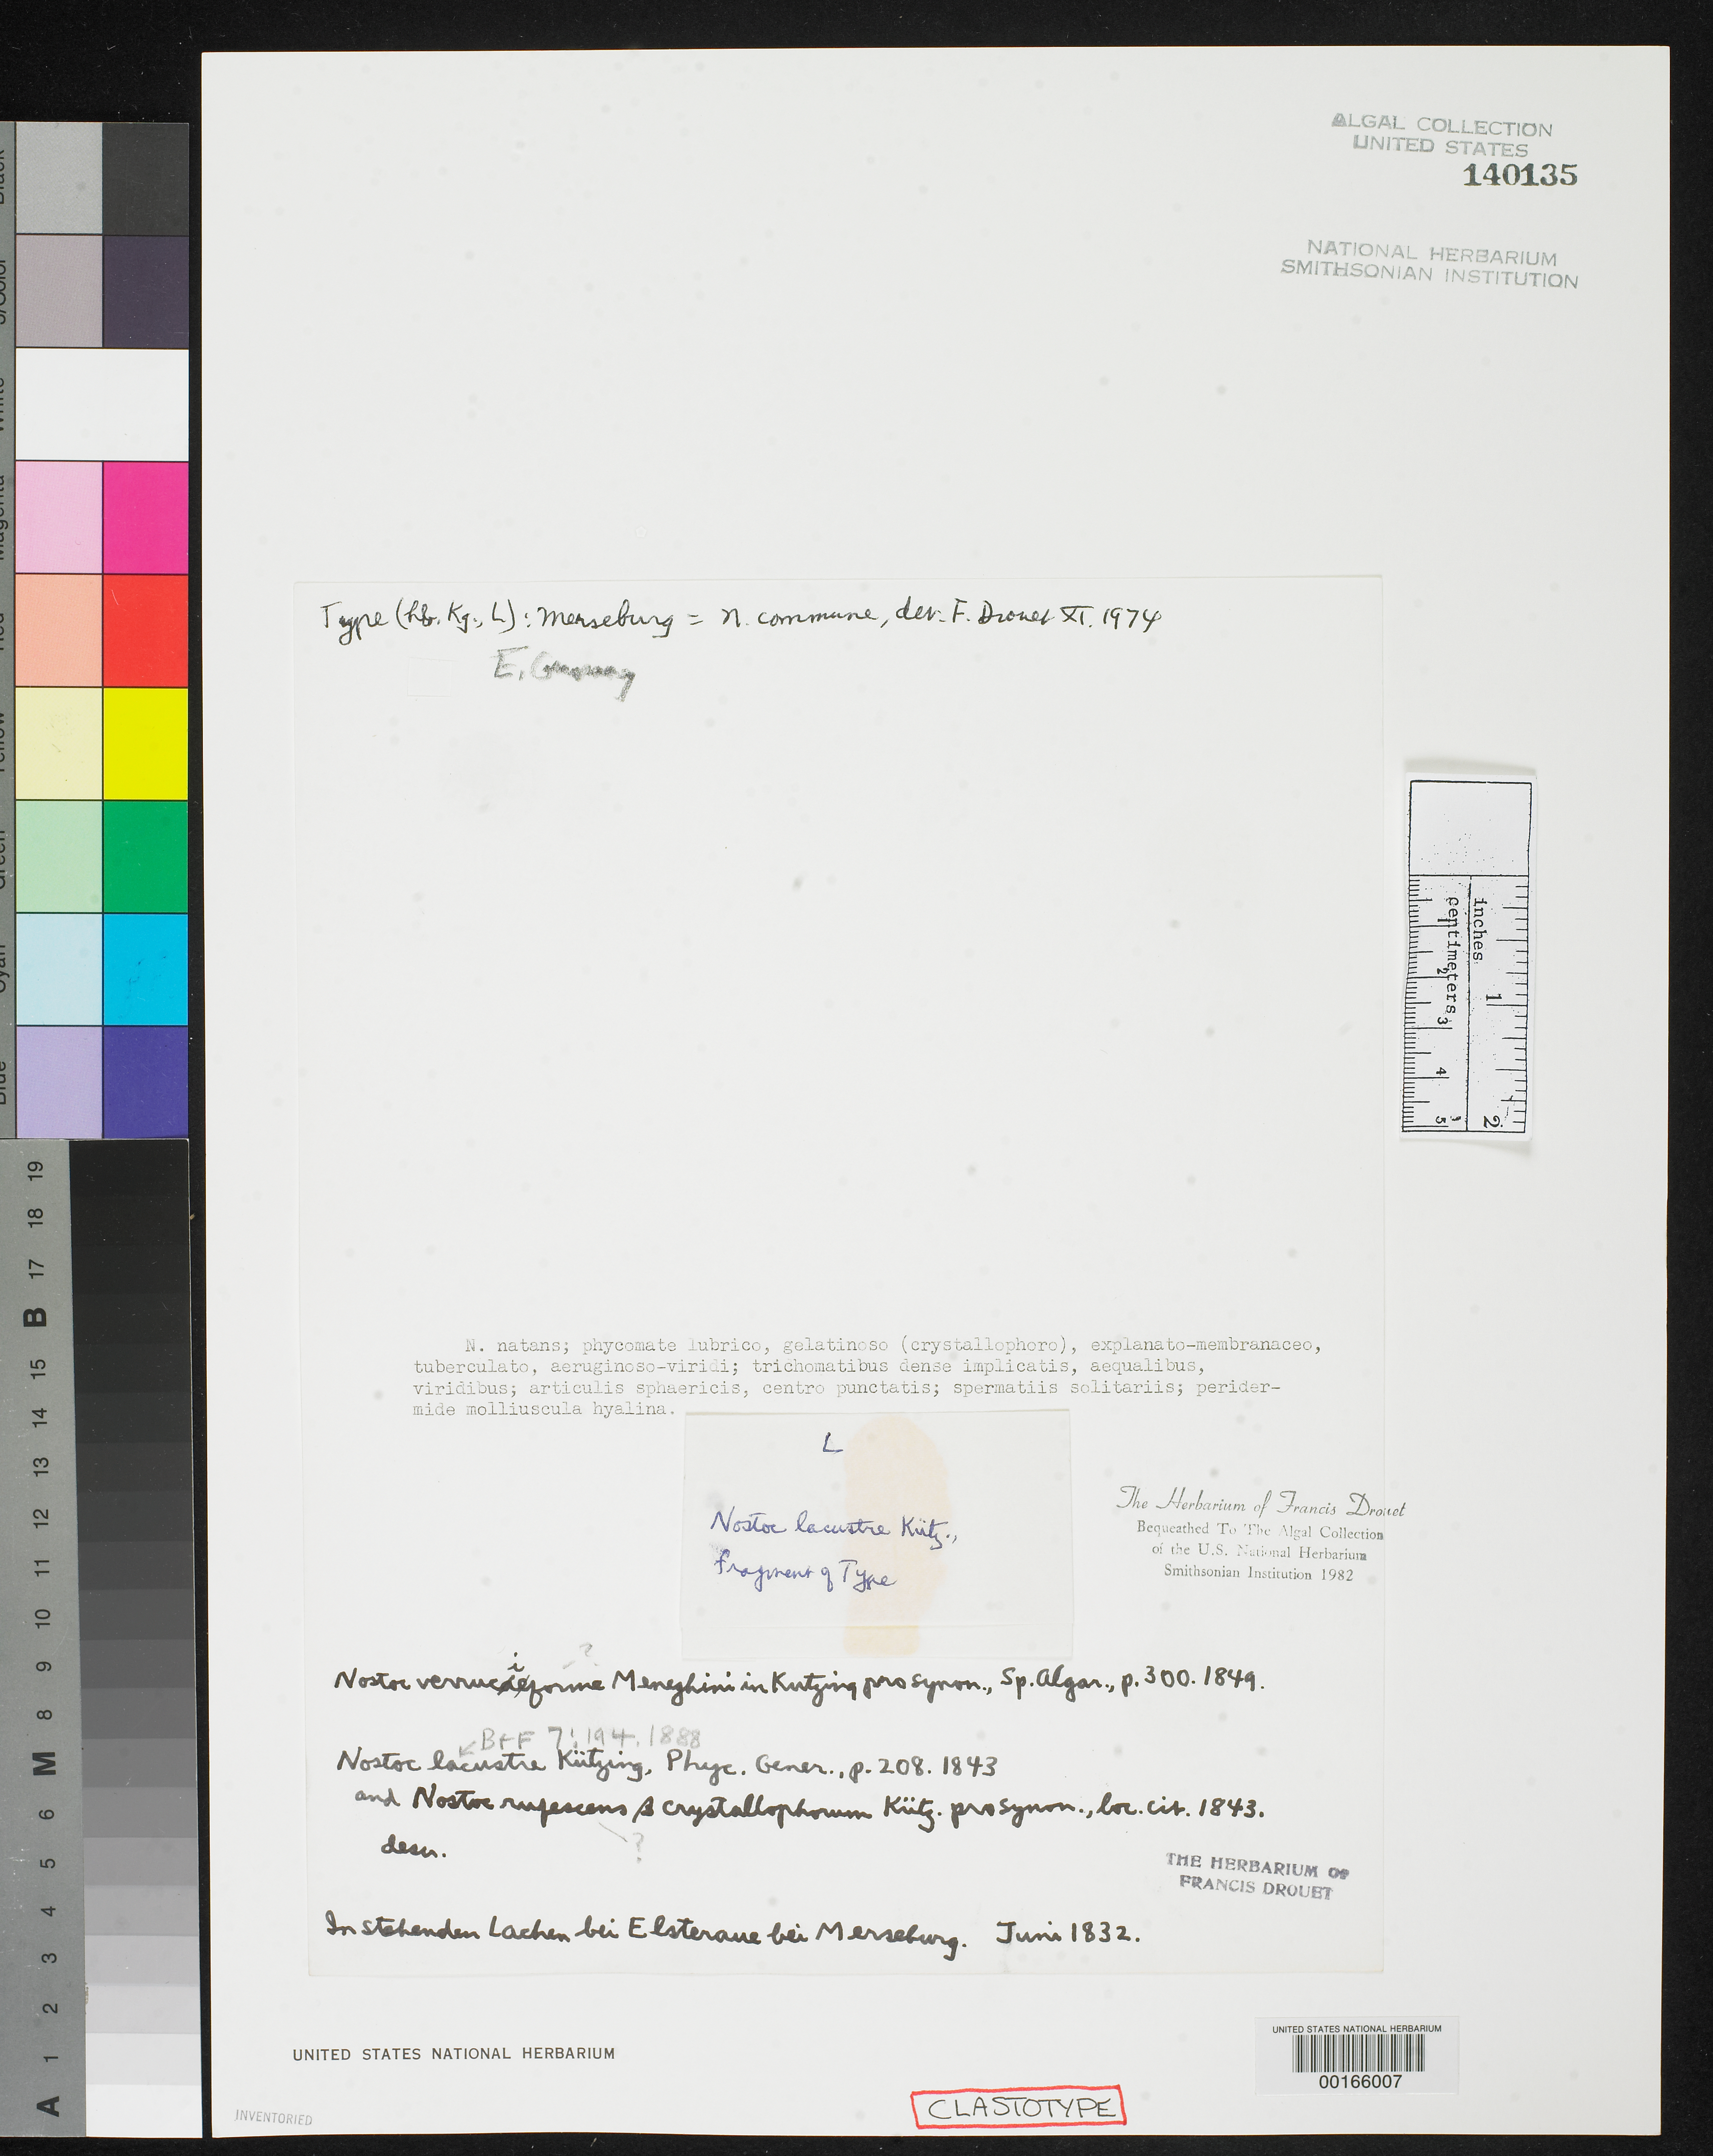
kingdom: Bacteria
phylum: Cyanobacteria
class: Cyanobacteriia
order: Cyanobacteriales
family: Nostocaceae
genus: Nostoc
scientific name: Nostoc lacustre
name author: Kütz.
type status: Clastotype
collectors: Kuetzing, F.T. (herbarium)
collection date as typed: Jun 1832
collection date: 1832-06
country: Germany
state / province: Sachsen-Anhalt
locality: Halle District. Elsteraue, Merseburg.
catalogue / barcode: US 140135